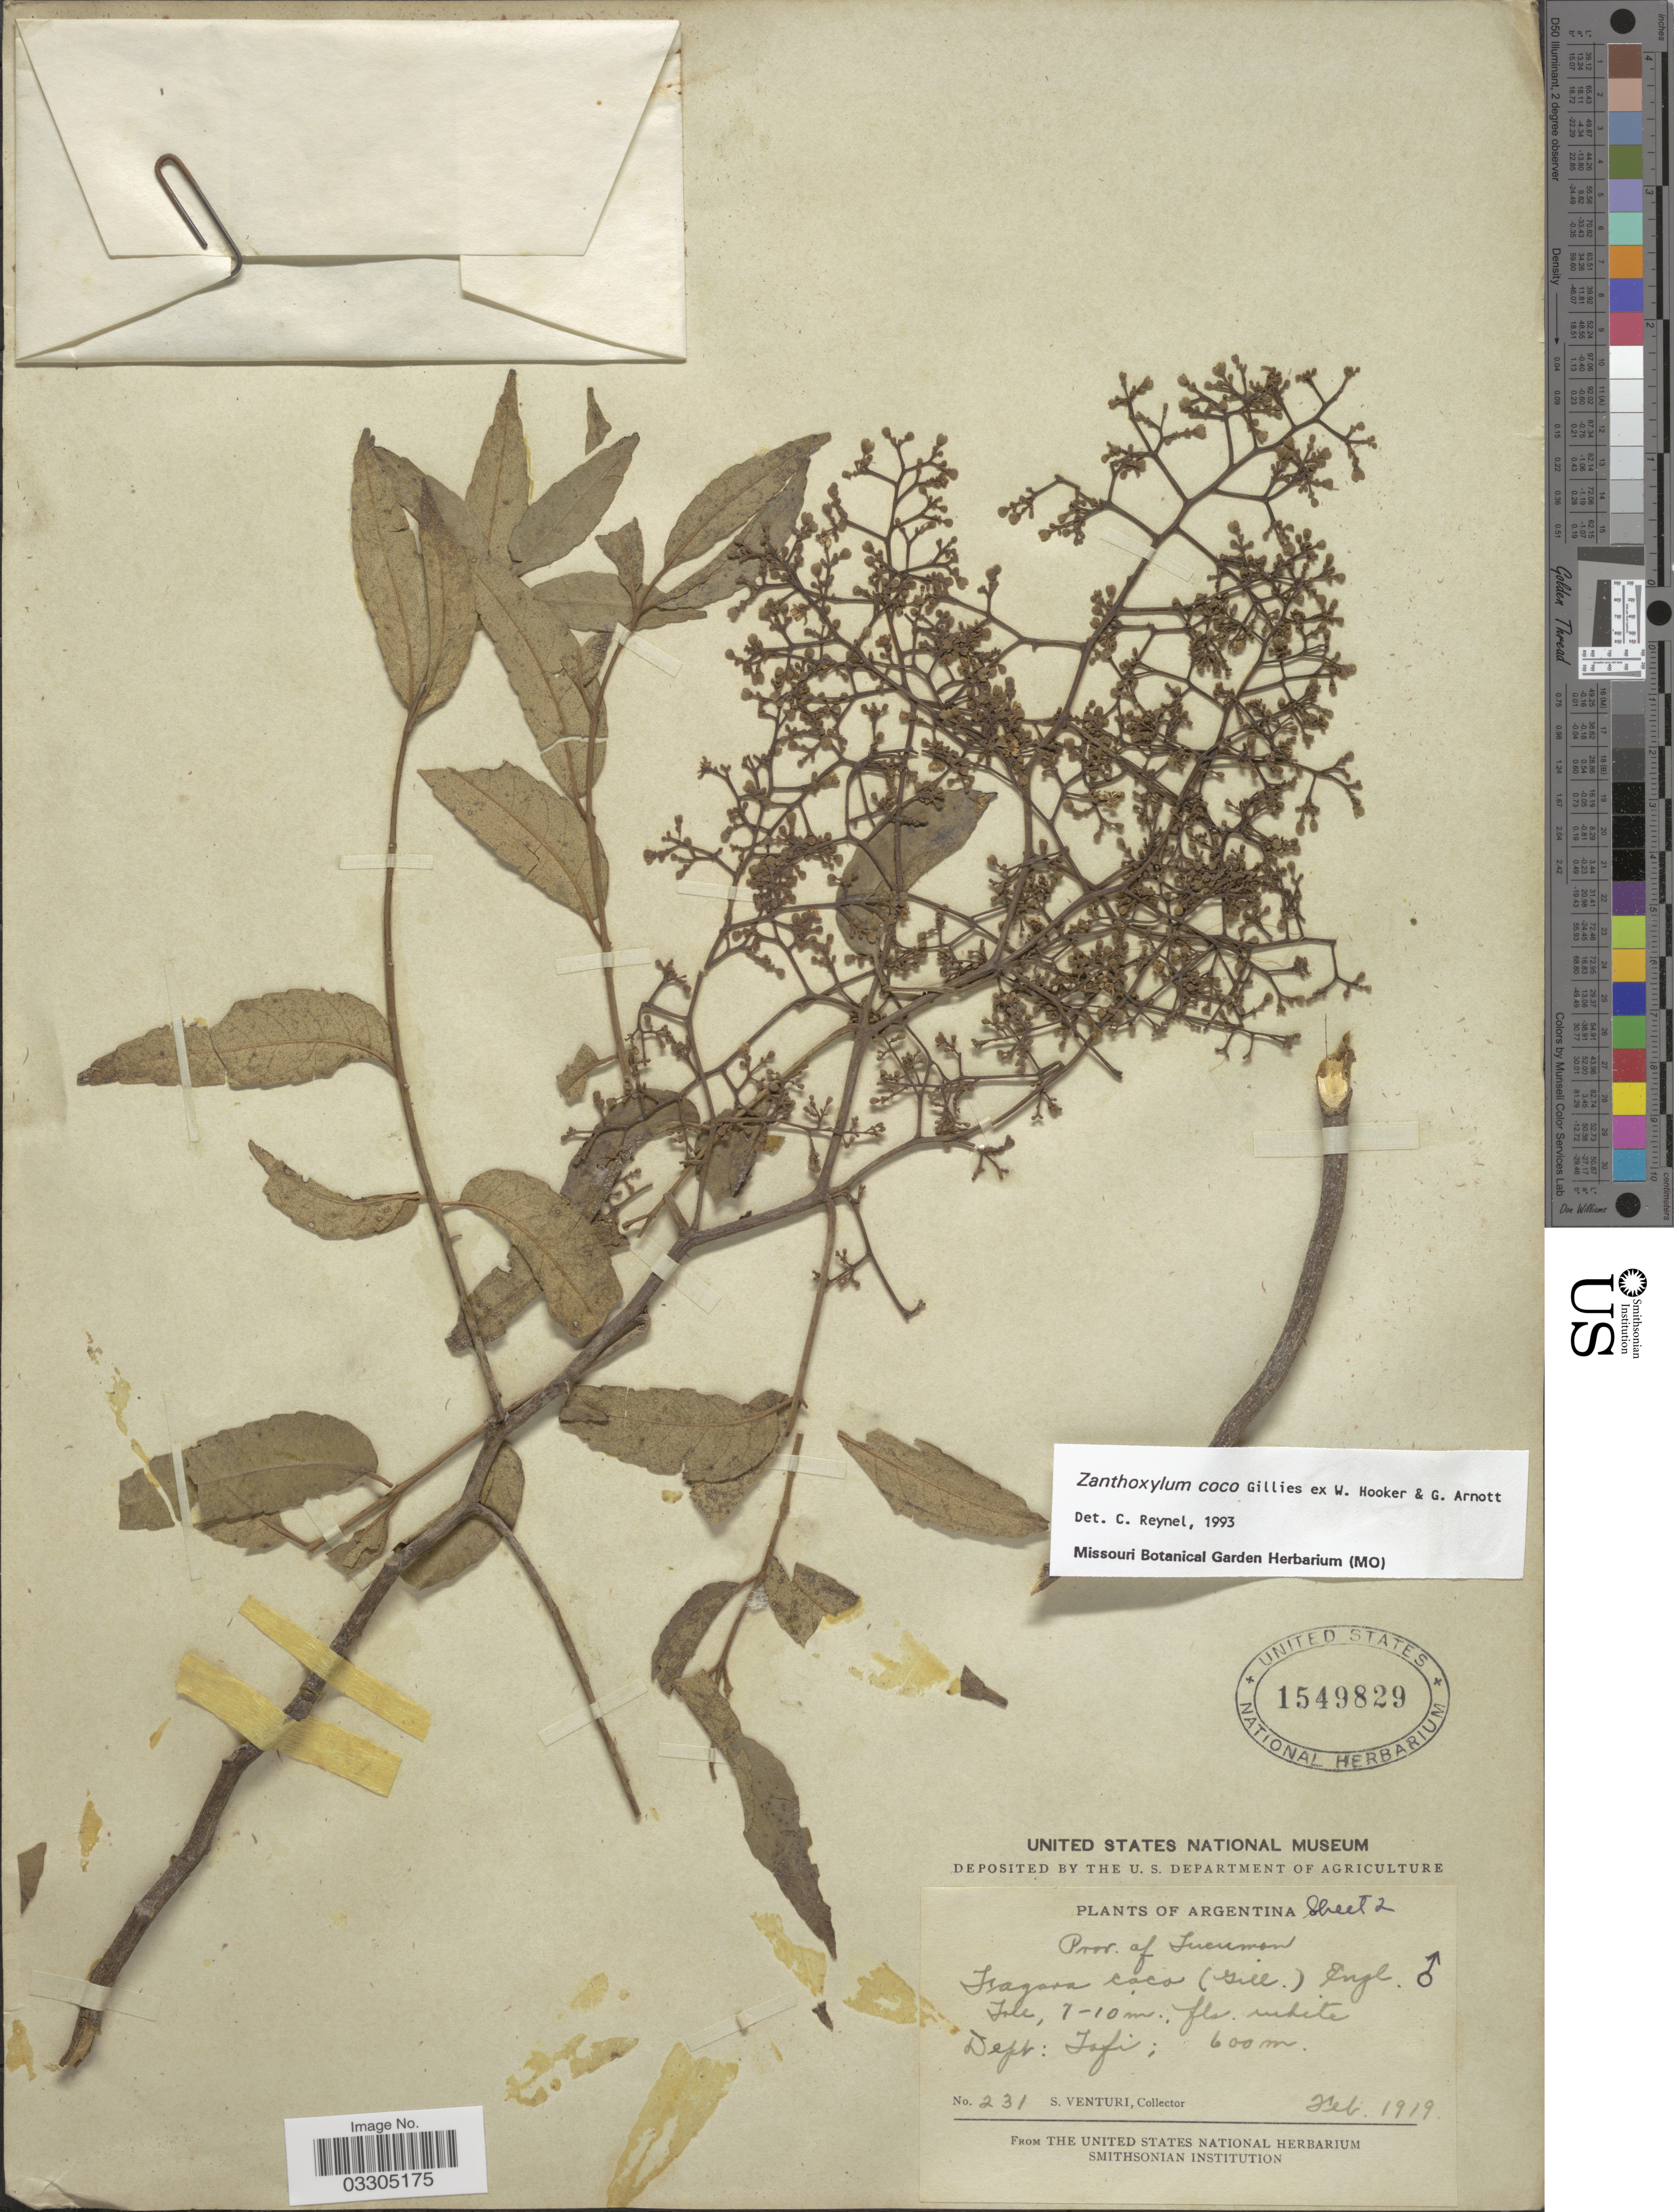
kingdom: Plantae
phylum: Tracheophyta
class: Magnoliopsida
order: Sapindales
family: Rutaceae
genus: Zanthoxylum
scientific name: Zanthoxylum coco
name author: Hook. & Arn.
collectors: S. Venturi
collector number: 231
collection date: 1919-02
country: Argentina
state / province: Tucuman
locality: Prov. Tafi.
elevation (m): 600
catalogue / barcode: US 1549829